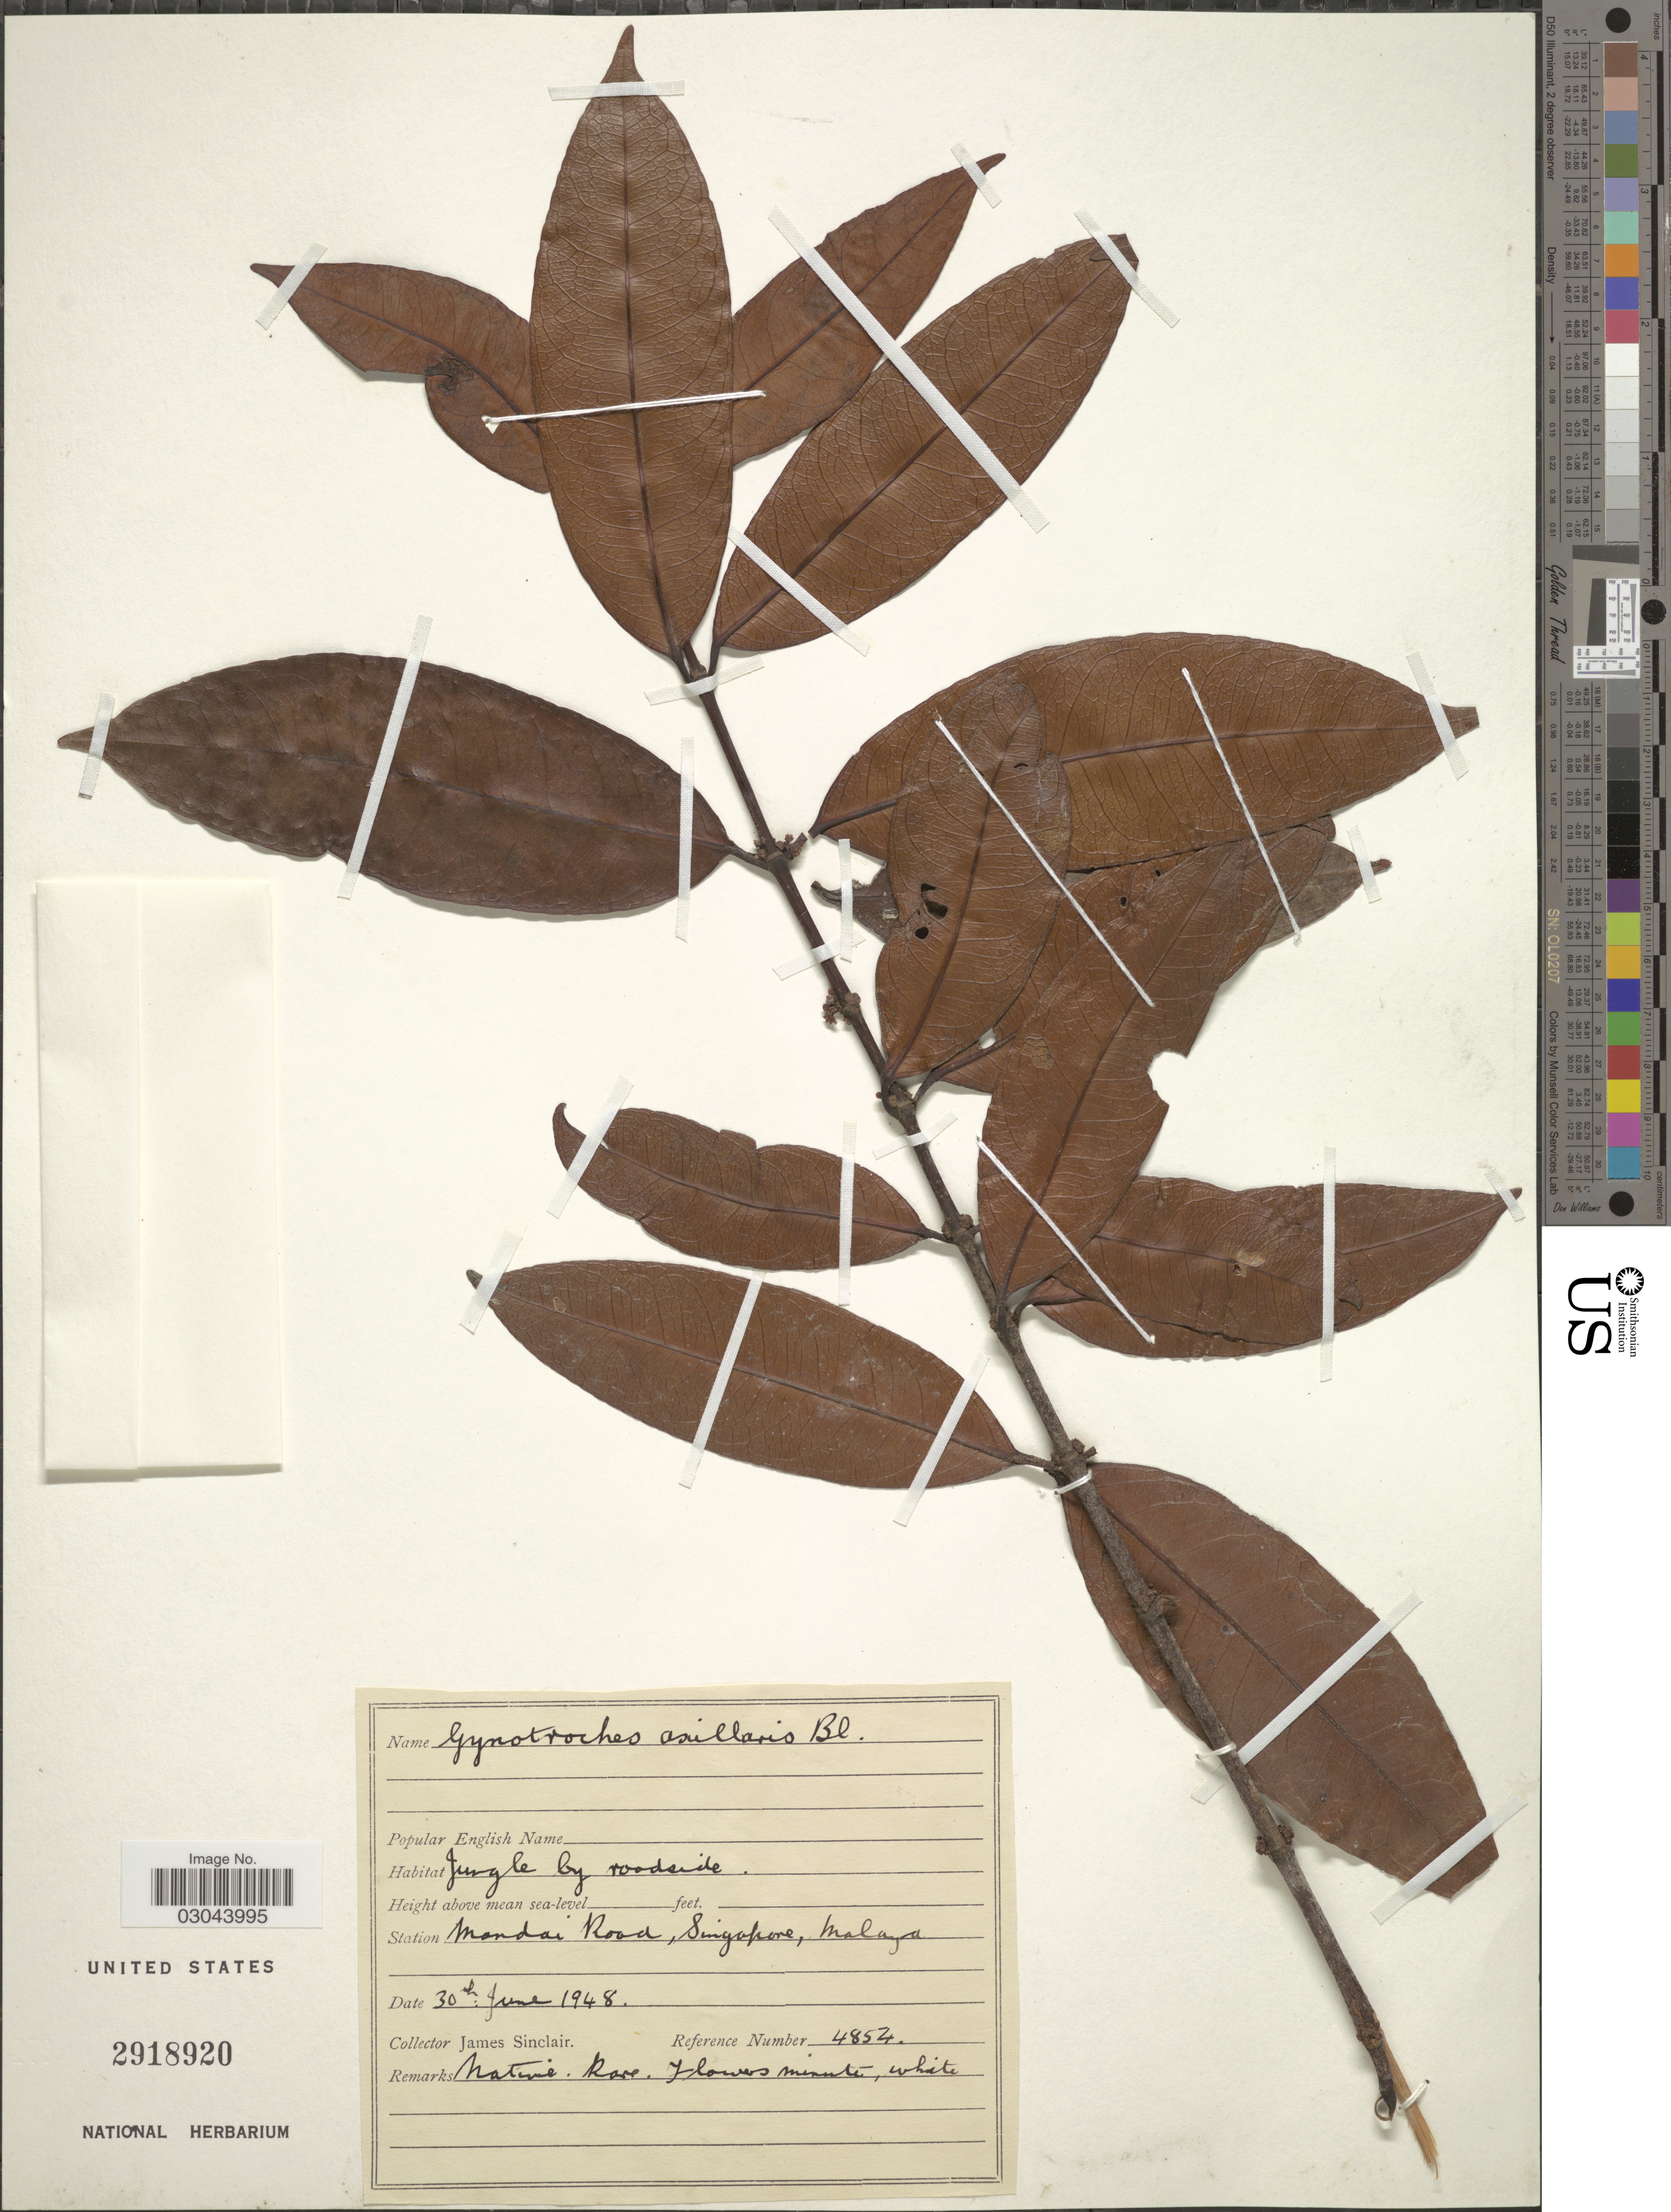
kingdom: Plantae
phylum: Tracheophyta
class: Magnoliopsida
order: Malpighiales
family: Rhizophoraceae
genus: Gynotroches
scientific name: Gynotroches axillaris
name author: Blume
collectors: J. Sinclair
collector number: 4854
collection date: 1948-06-30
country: Singapore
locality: Station Mandai Road, Malaya.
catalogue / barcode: US 2918920